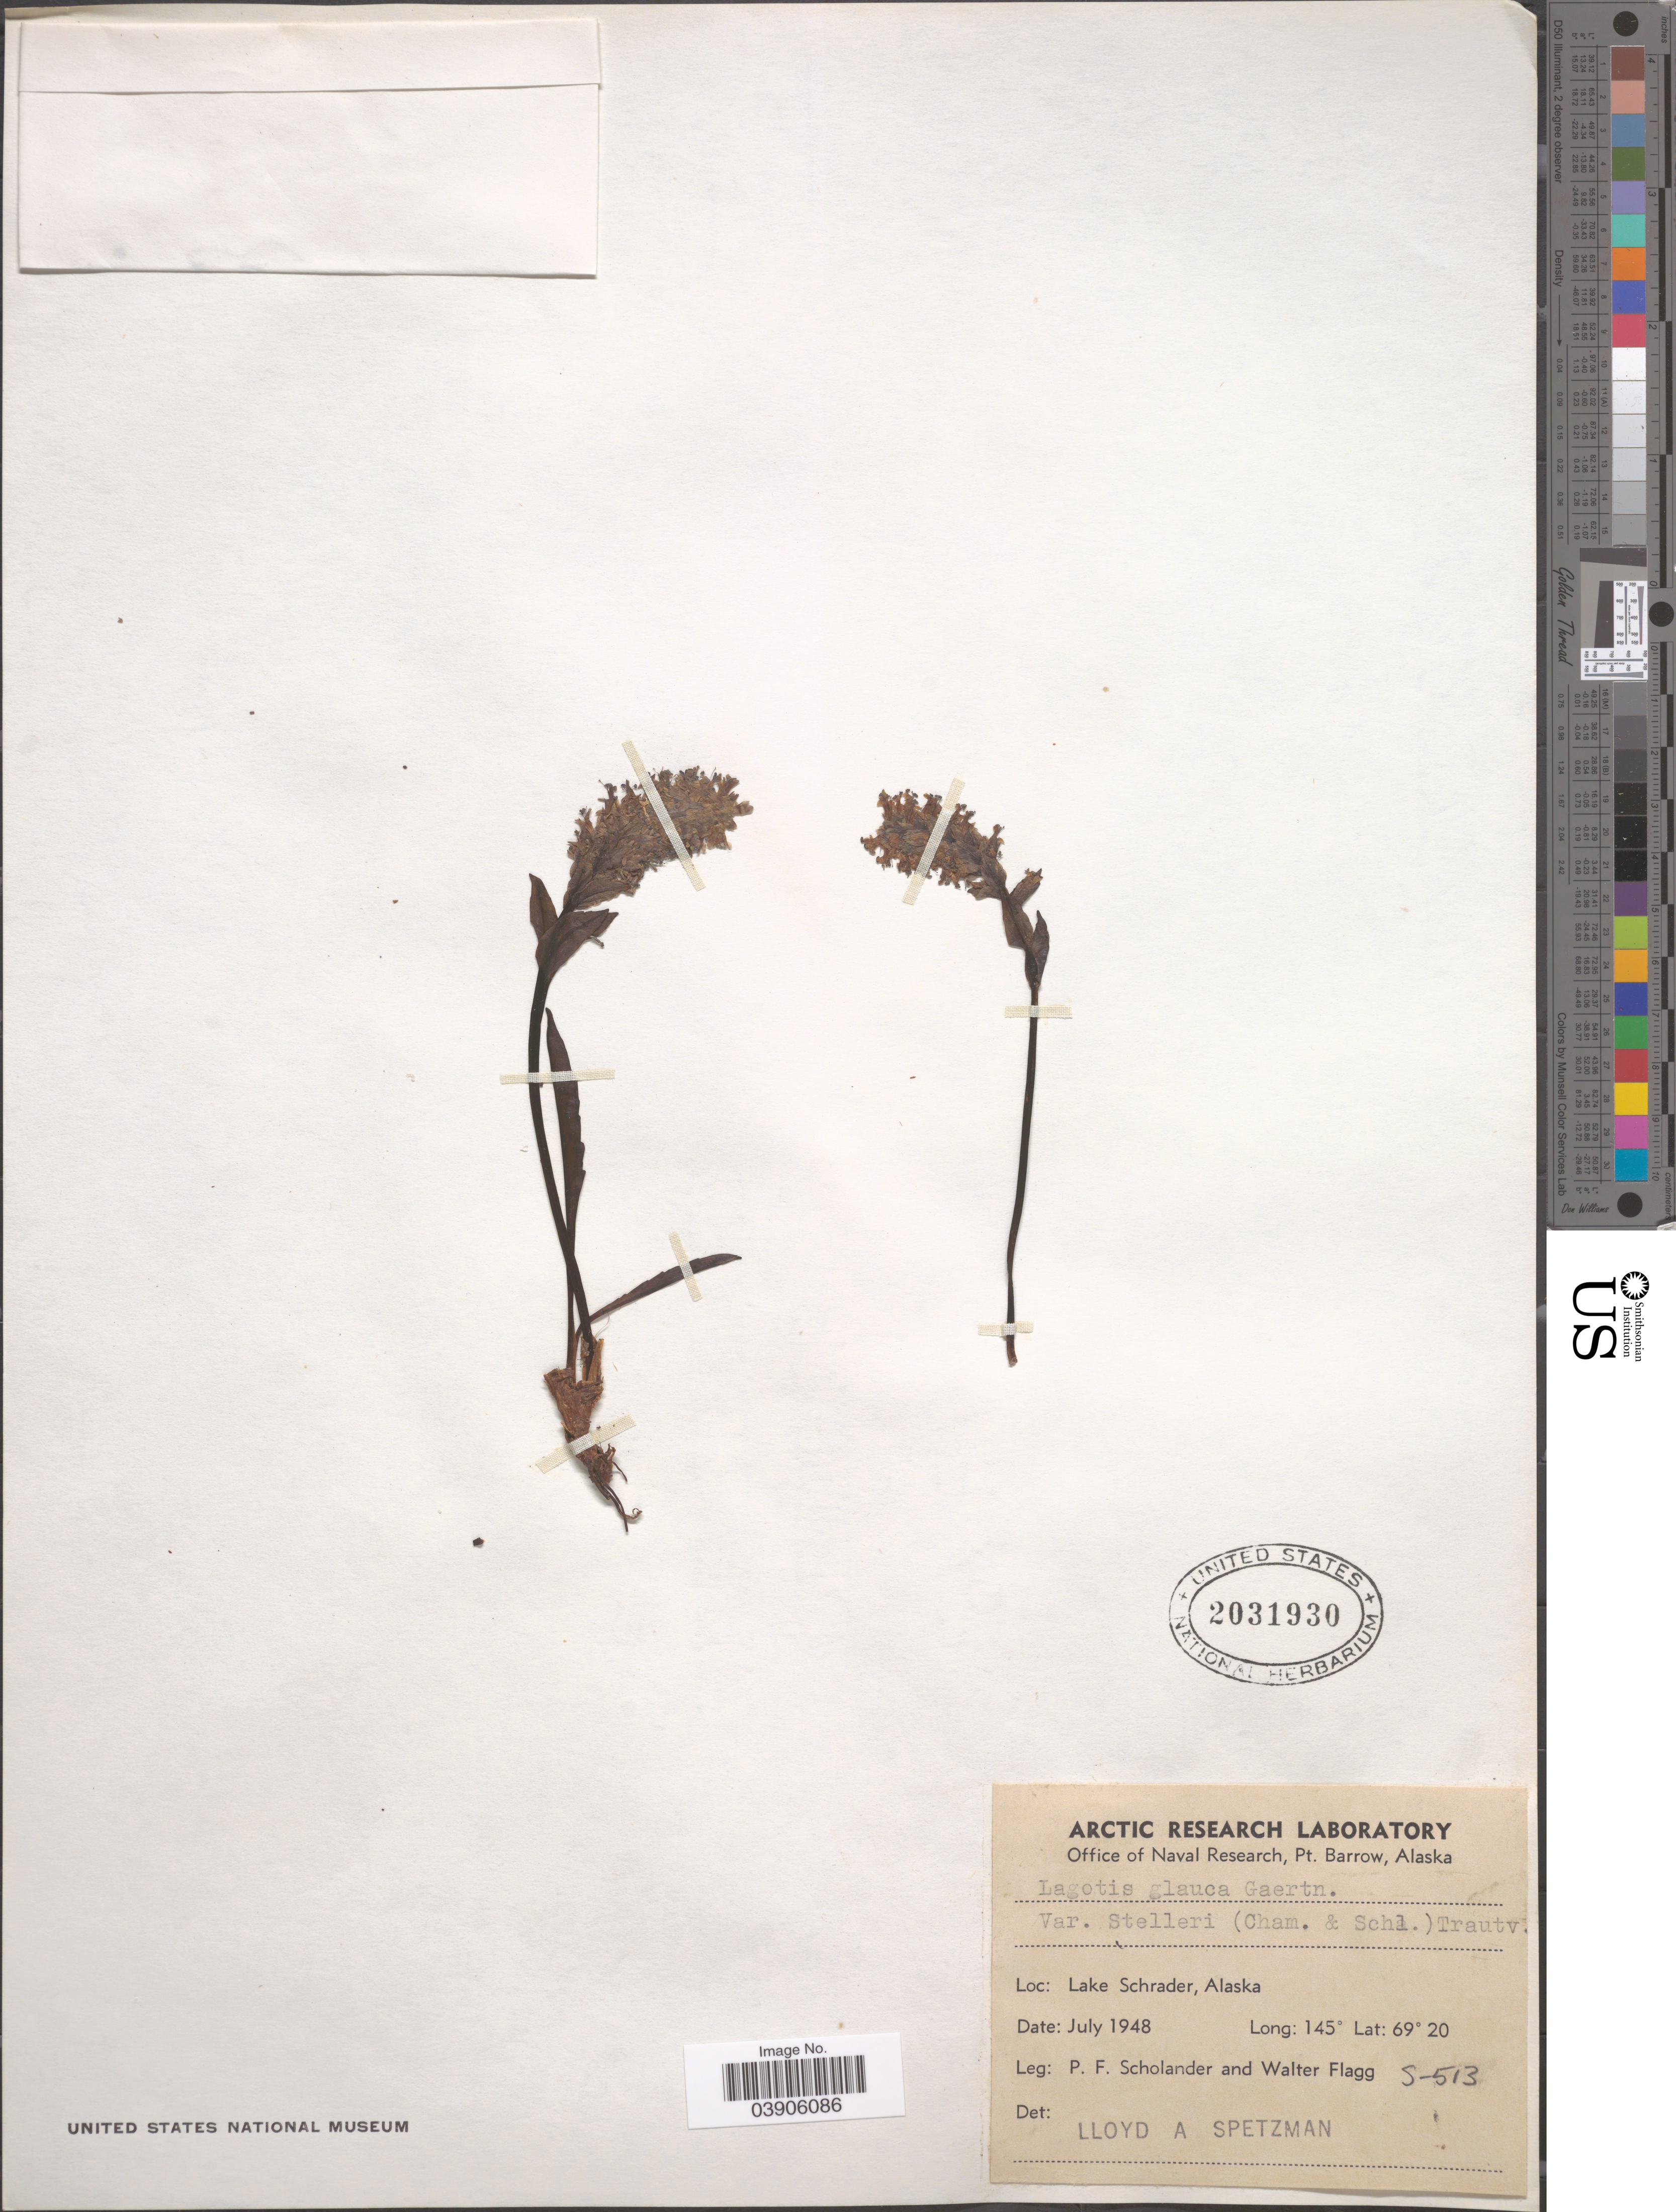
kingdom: Plantae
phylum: Tracheophyta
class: Magnoliopsida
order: Lamiales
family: Plantaginaceae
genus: Lagotis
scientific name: Lagotis glauca var. stelleri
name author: Trautv.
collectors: P. Scholander & W. Flagg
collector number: S-513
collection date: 1948-07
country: United States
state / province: Alaska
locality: Arctic Research Laboratory [unsure placement] Lake Schrader.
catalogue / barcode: US 2031930